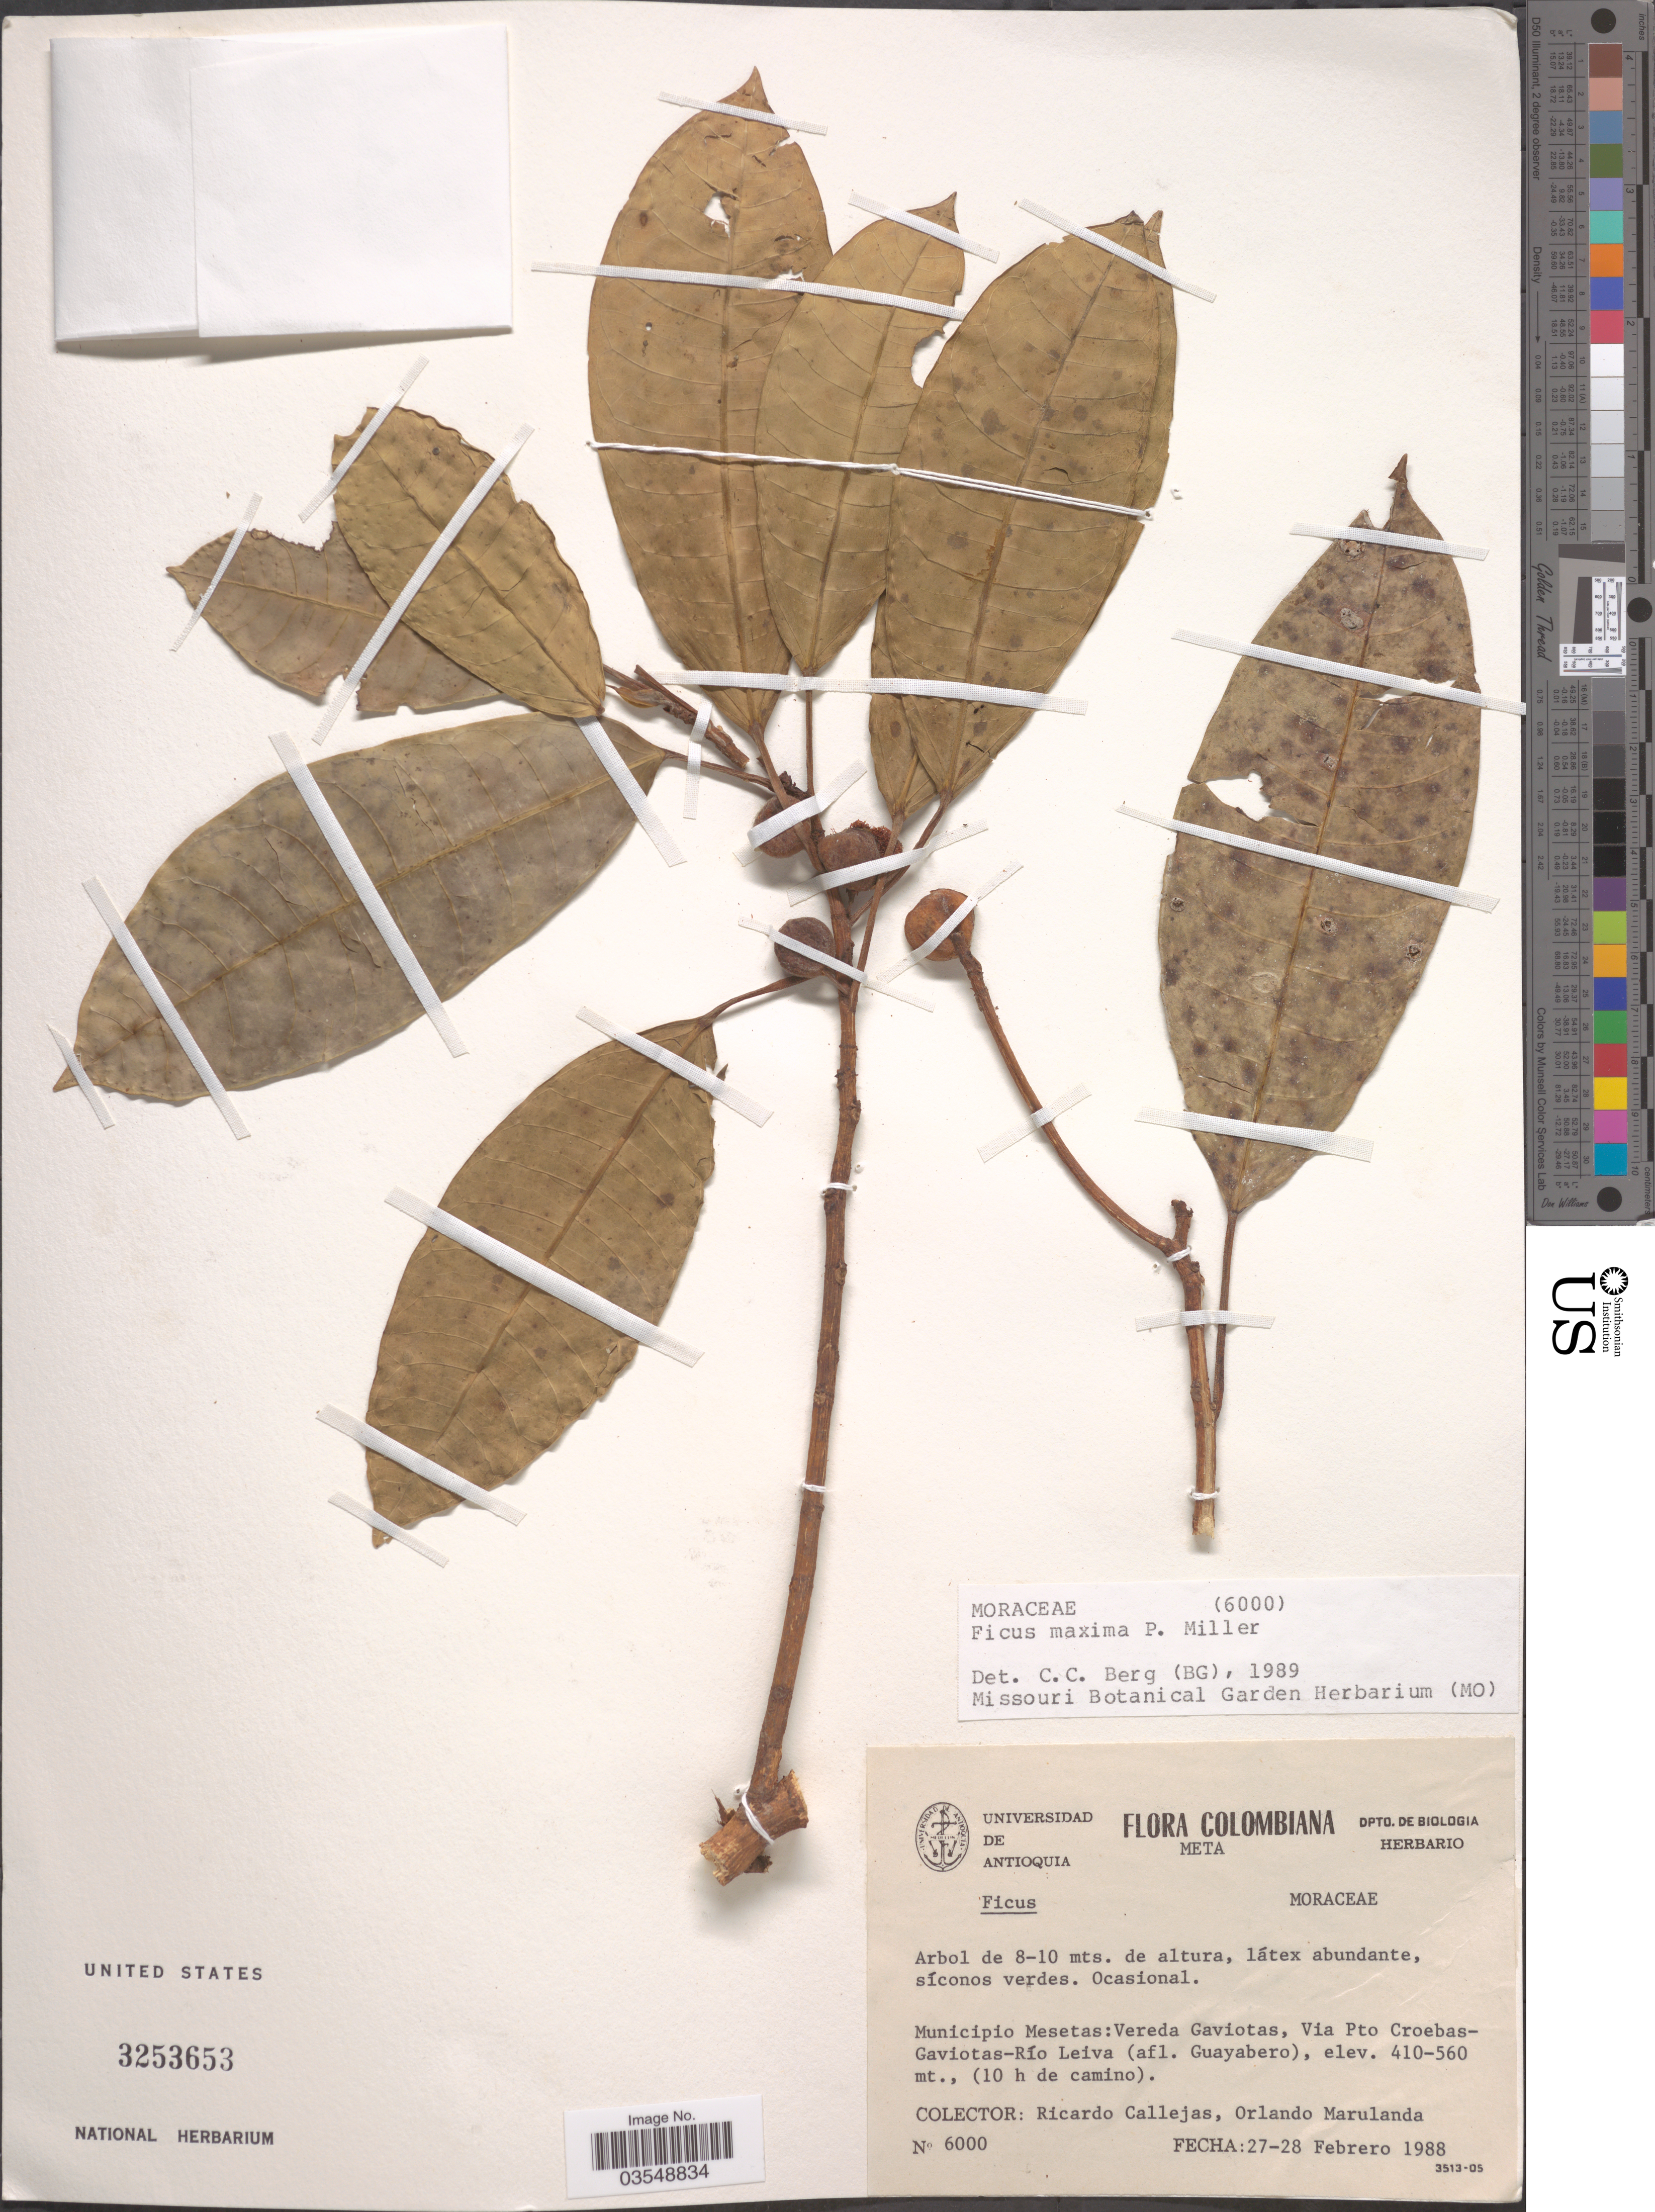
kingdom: Plantae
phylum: Tracheophyta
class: Magnoliopsida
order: Rosales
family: Moraceae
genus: Ficus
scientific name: Ficus maxima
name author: Mill.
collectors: R. Callejas & O. Marulanda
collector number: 6000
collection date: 1988-02-27/1988-02-28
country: Colombia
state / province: Meta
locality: Municipio Mesetas: Vereda Gaviotas, Via Pto Croebas-Gaviotas-Río Leiva (afl. Guayabero), (10 h de camino).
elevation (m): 410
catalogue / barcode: US 3253653